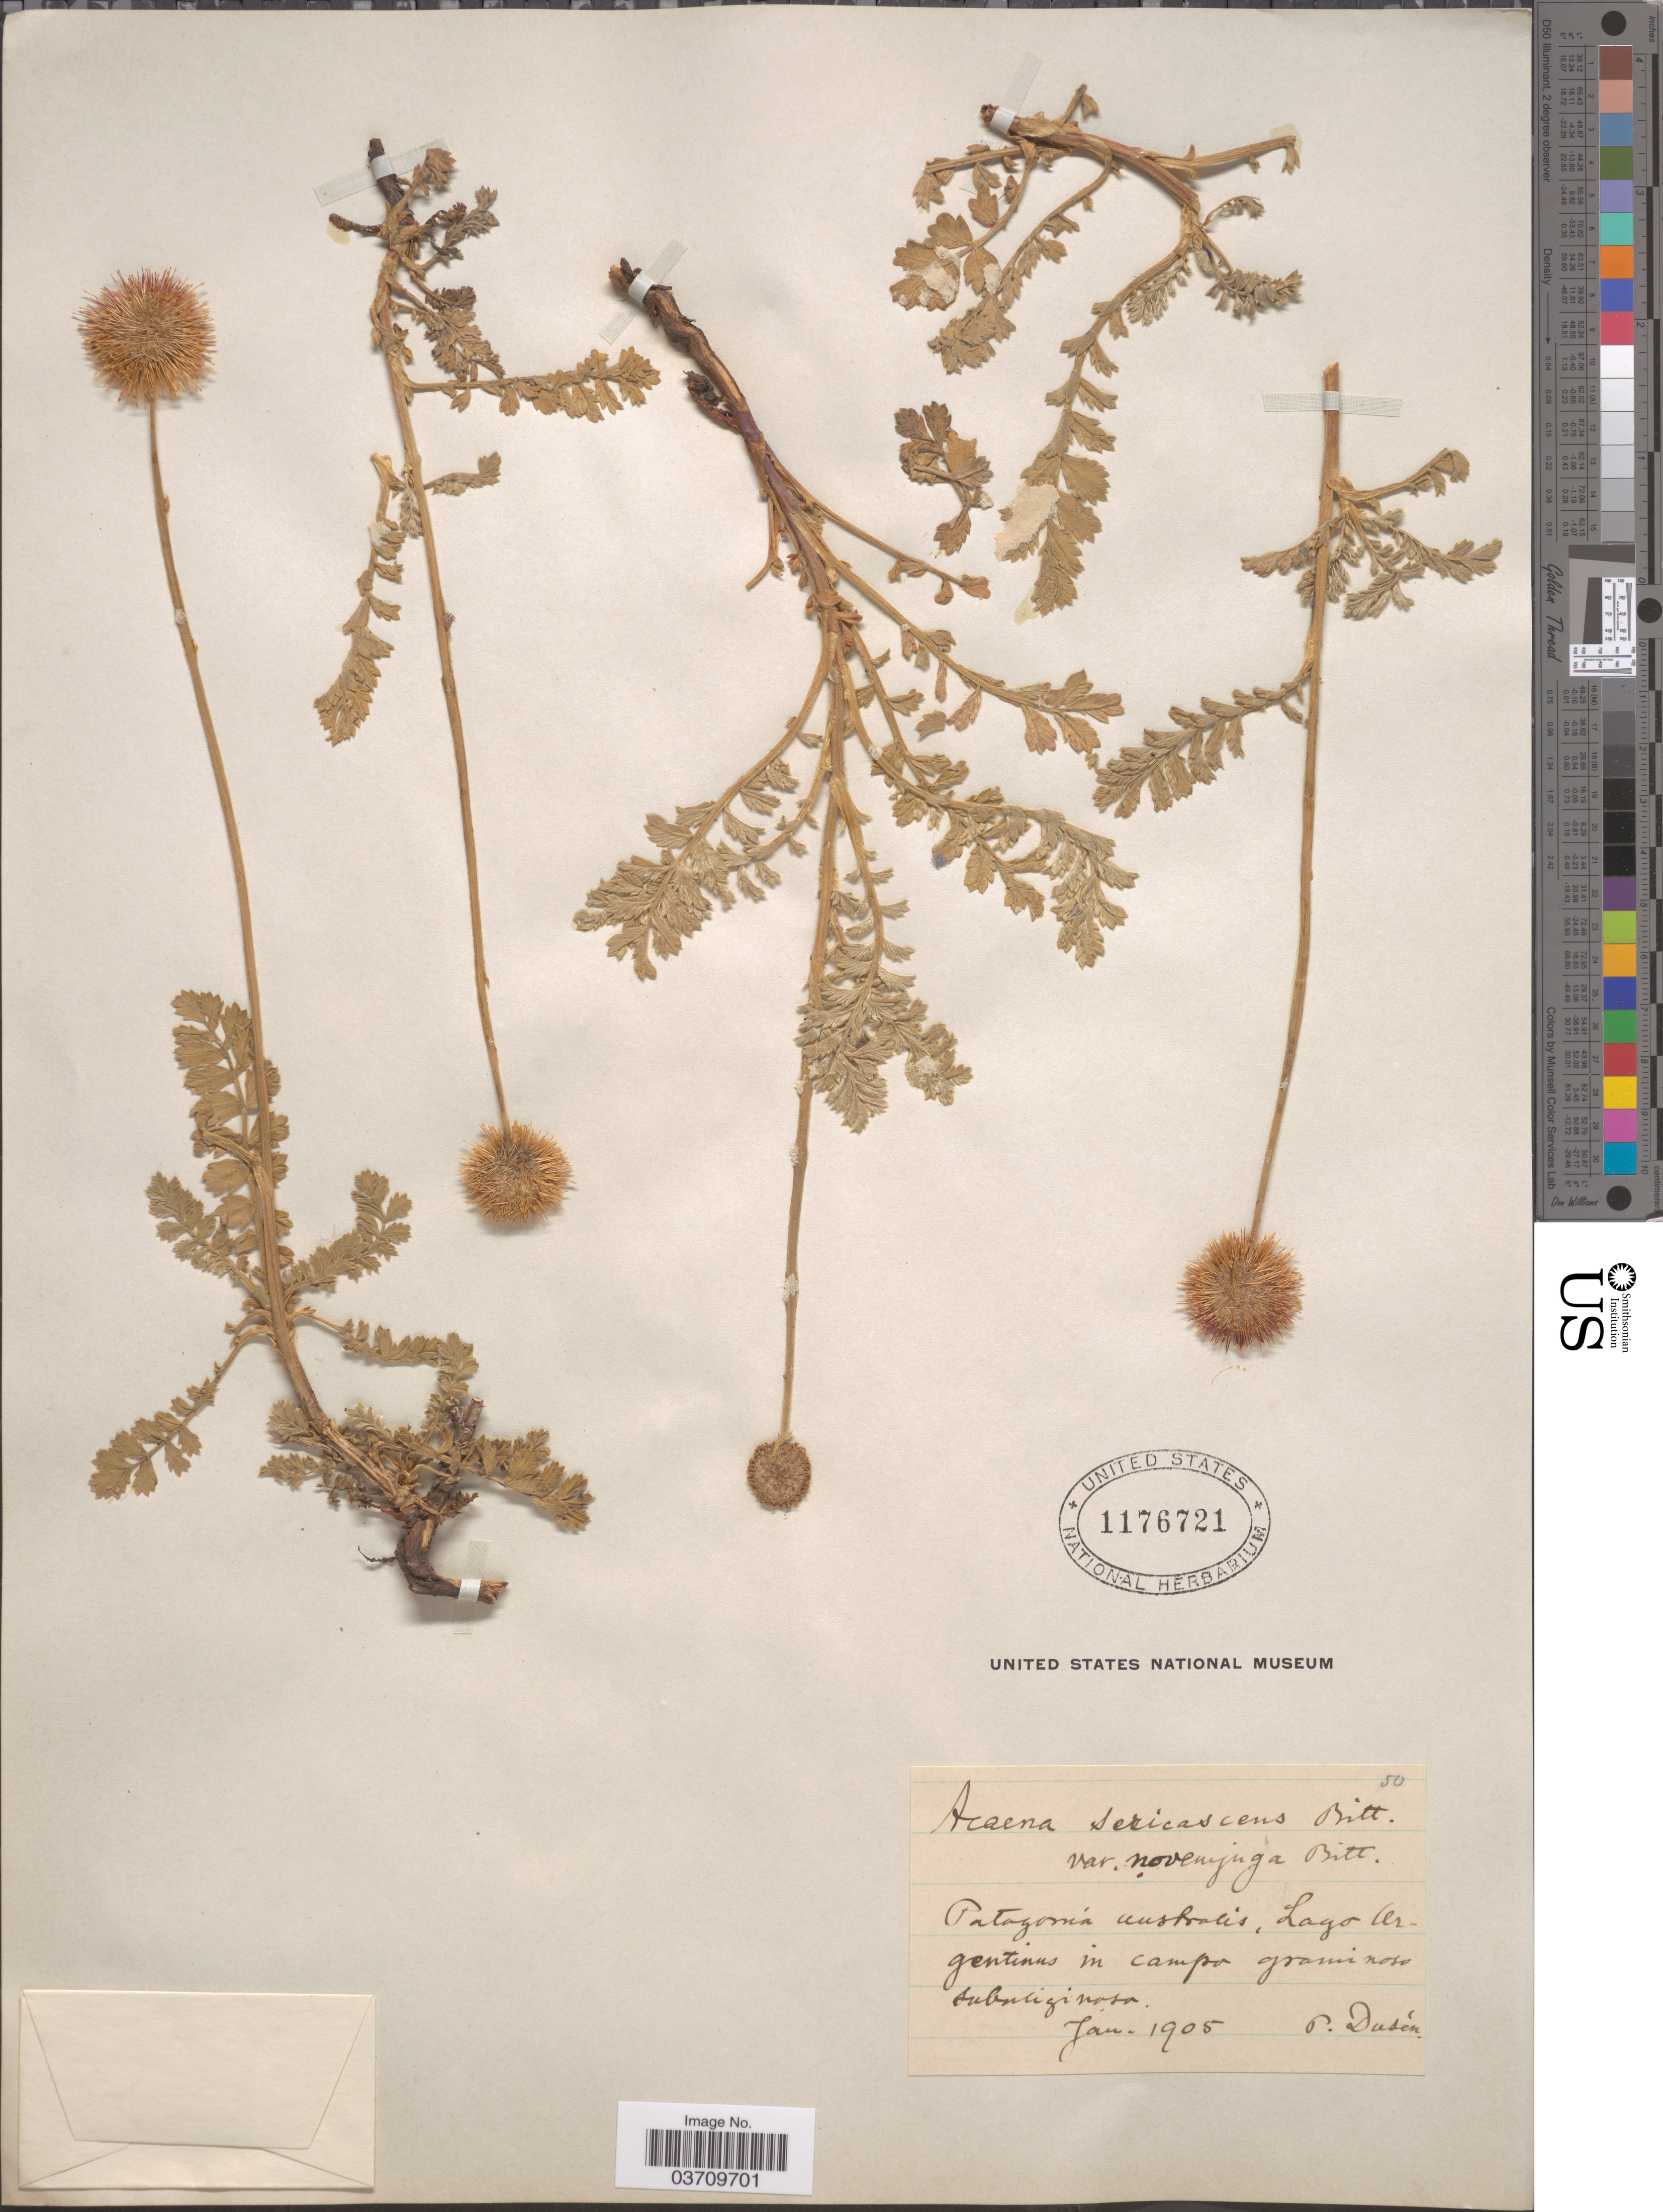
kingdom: Plantae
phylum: Tracheophyta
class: Magnoliopsida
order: Rosales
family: Rosaceae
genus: Acaena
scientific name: Acaena sericascens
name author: Bitter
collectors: P. Dusén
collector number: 50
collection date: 1905-01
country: Argentina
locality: Patagonia australis, Lago Argentinus.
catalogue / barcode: US 1176721